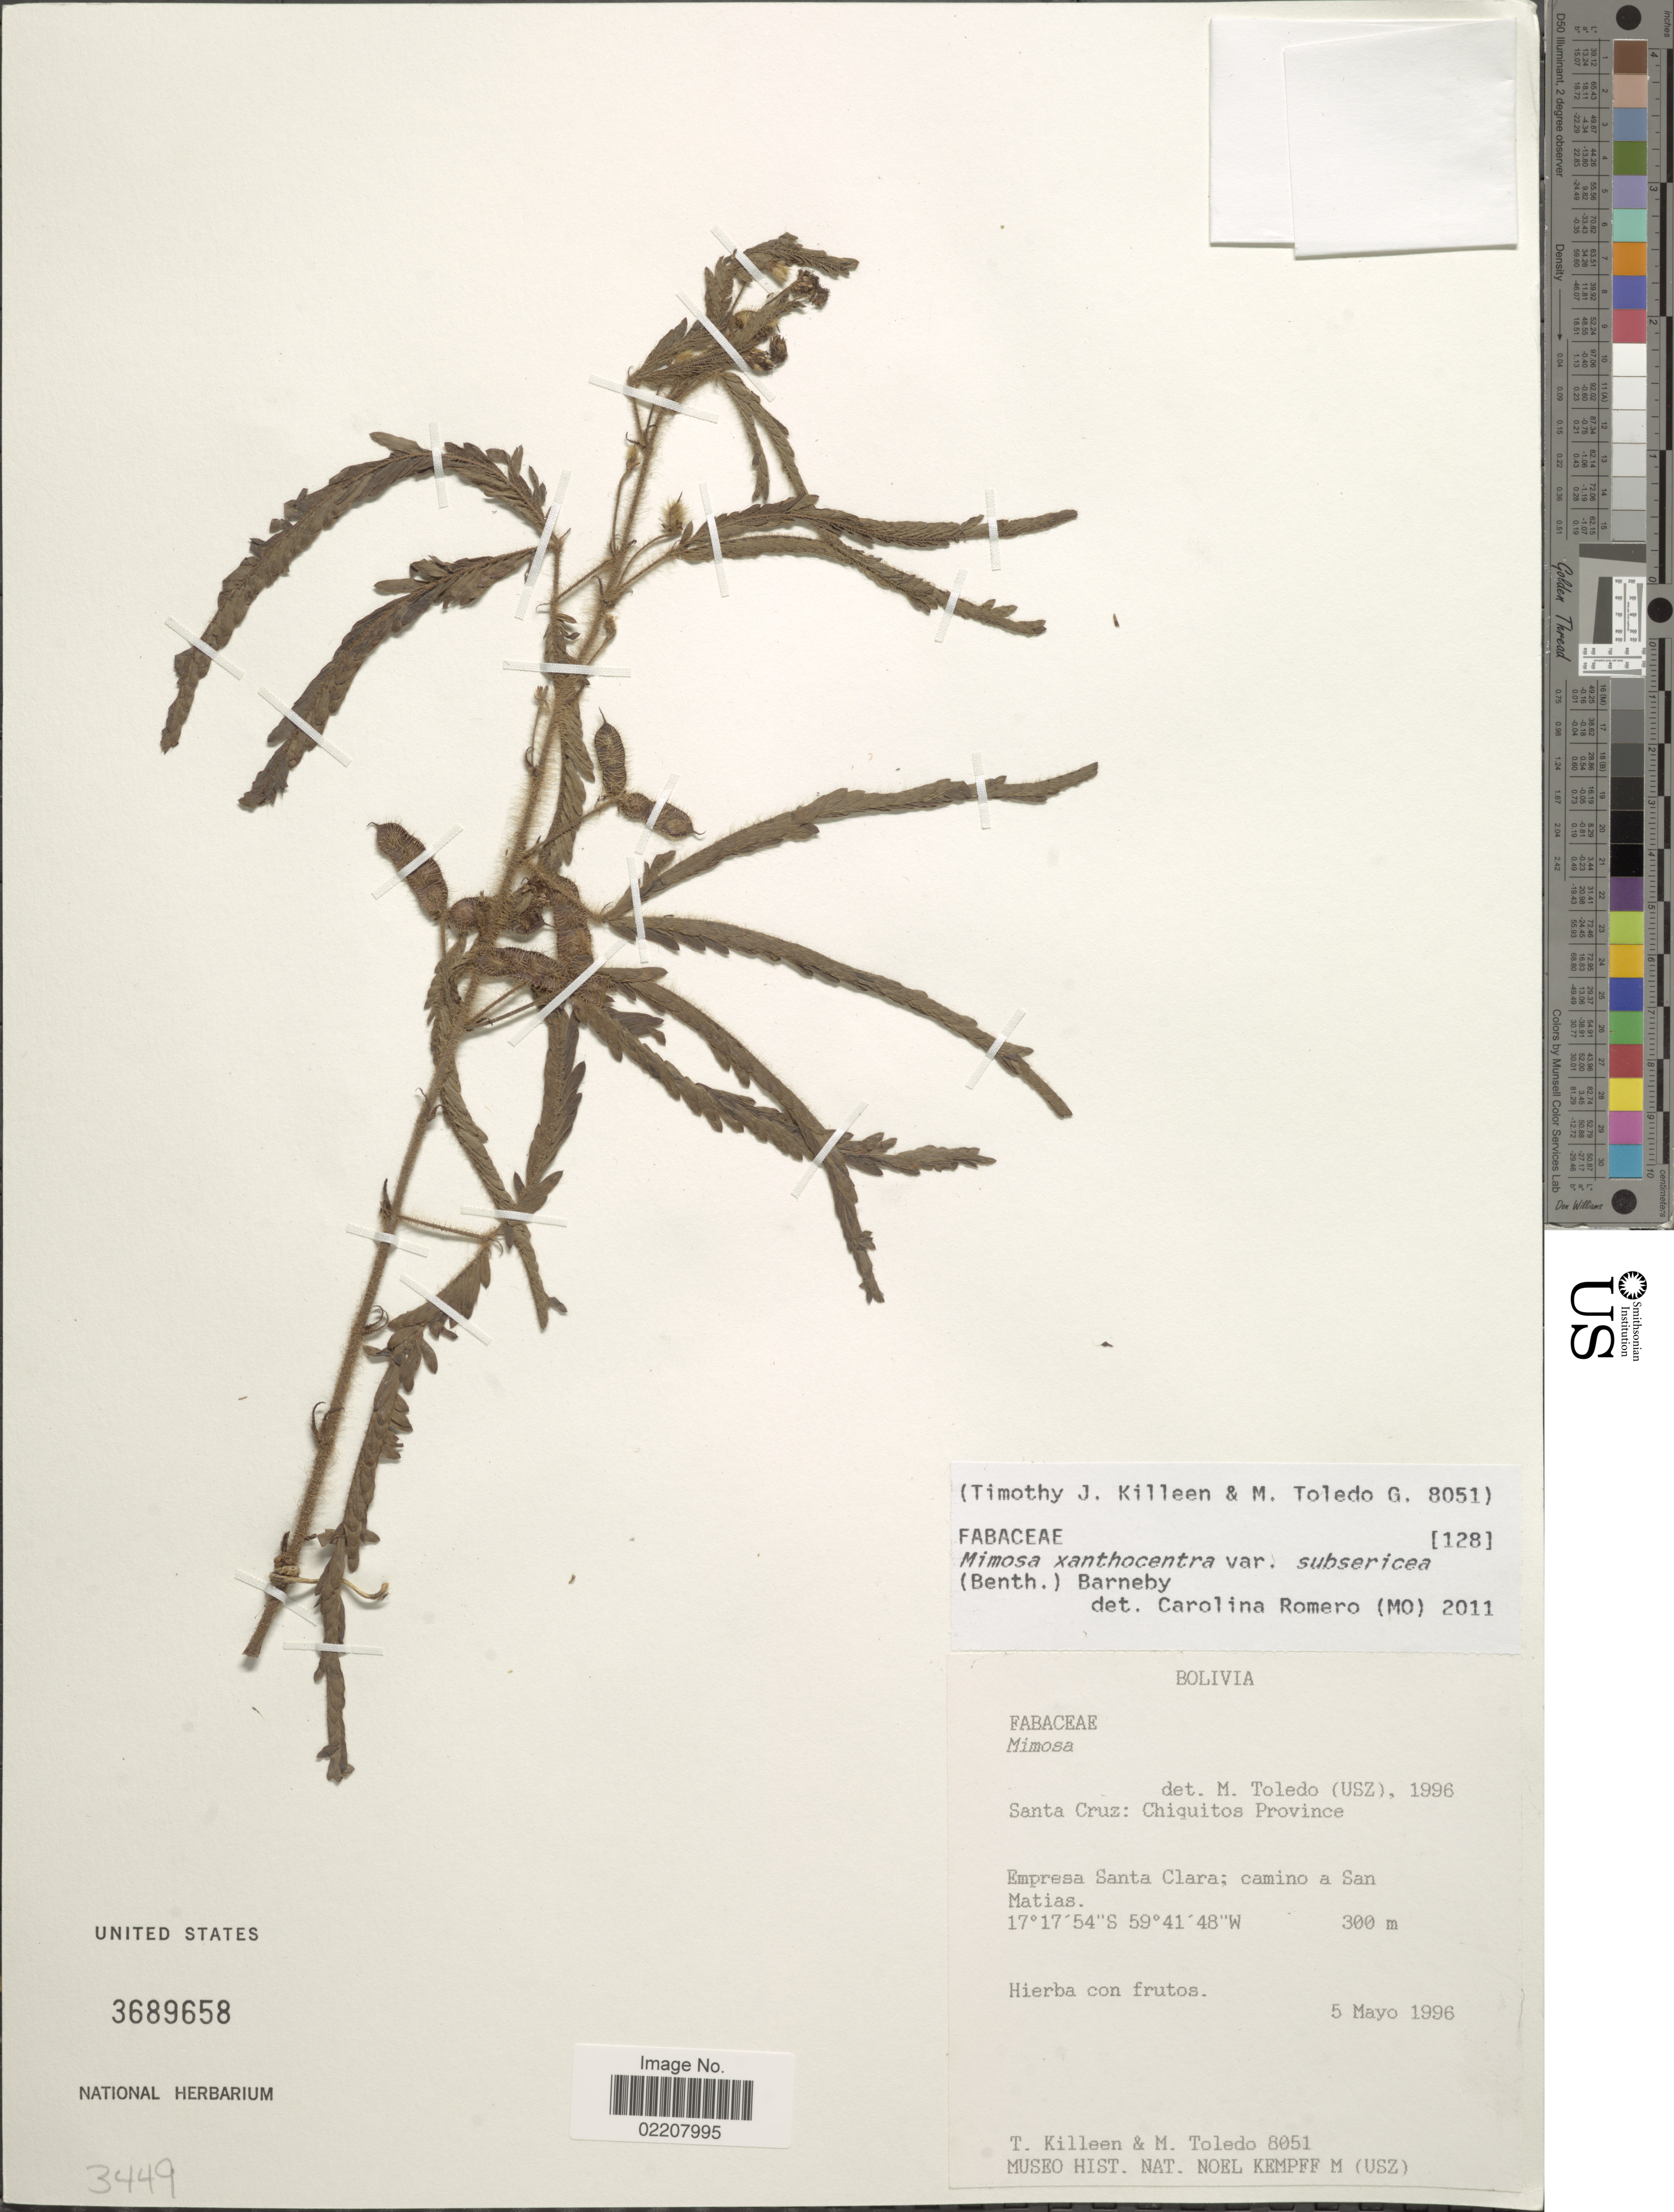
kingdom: Plantae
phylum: Tracheophyta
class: Magnoliopsida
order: Fabales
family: Fabaceae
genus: Mimosa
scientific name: Mimosa xanthocentra var. subsericea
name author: (Benth.) Barneby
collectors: T. J. Killeen & M. Toledo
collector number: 8051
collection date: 1996-05-05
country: Bolivia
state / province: Santa Cruz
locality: Chiquitos Province, Empresa Santa Clara: camino a San Matias.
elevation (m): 300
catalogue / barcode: US 3689658